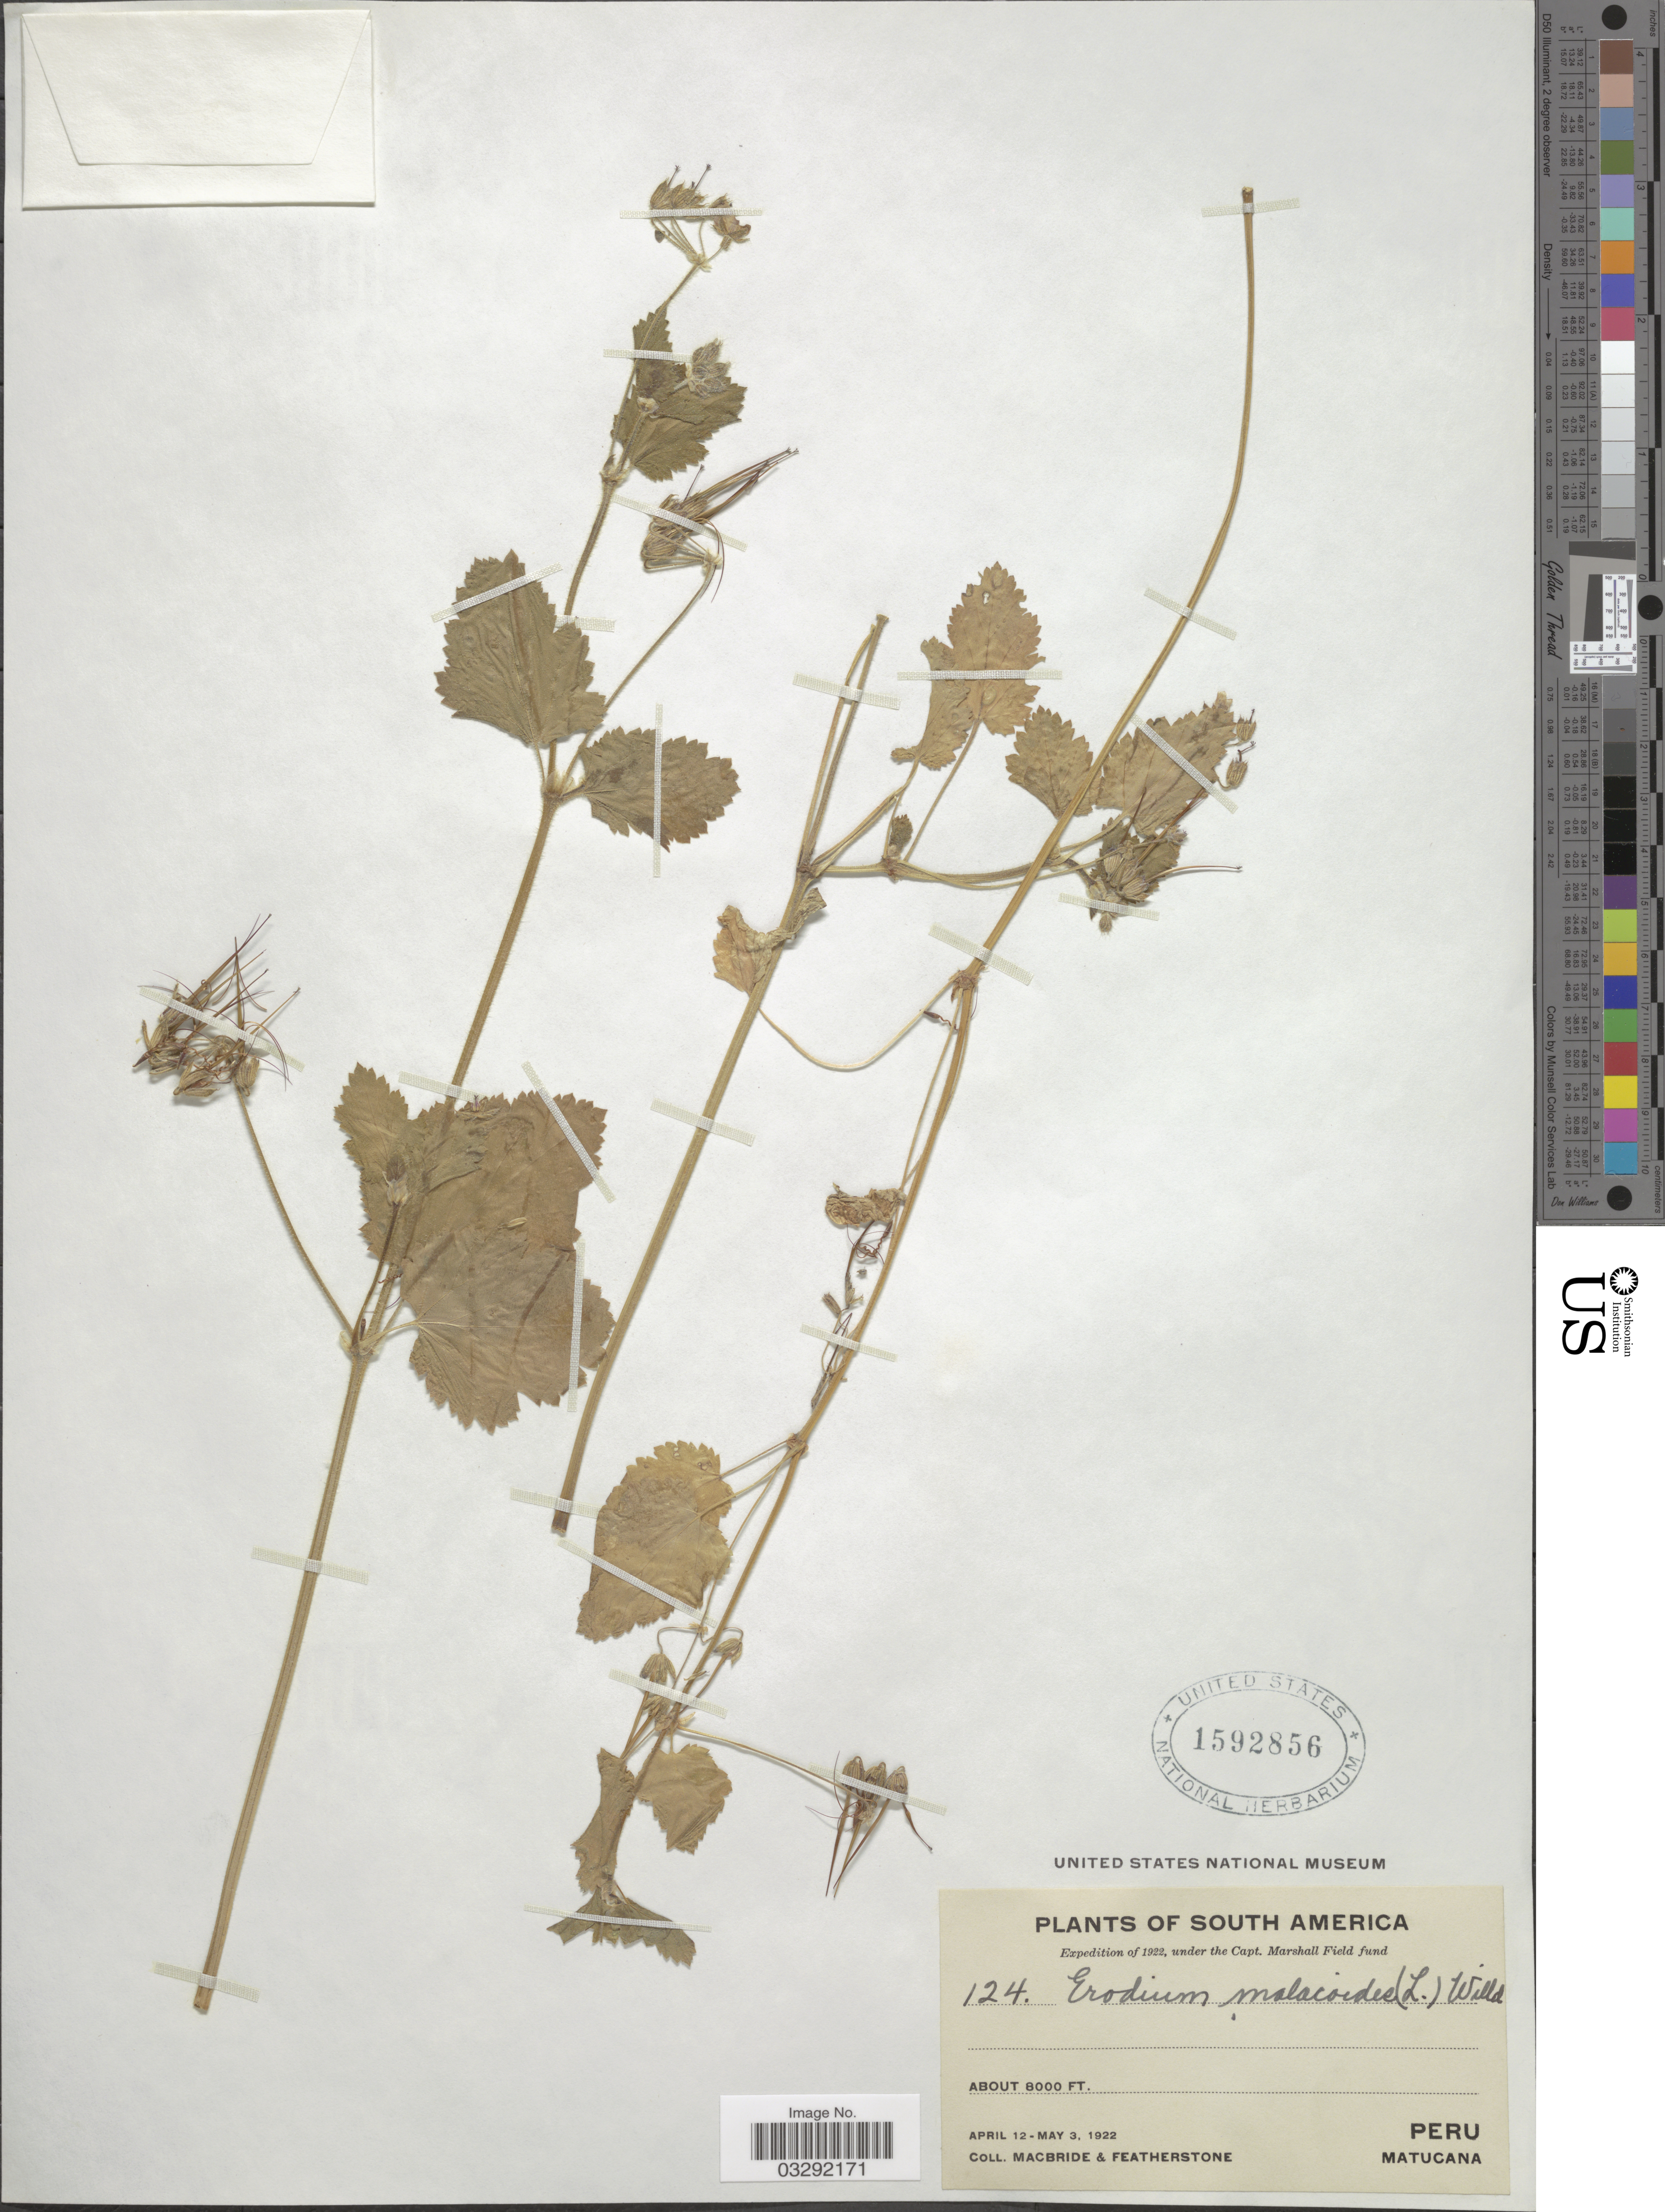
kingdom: Plantae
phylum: Tracheophyta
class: Magnoliopsida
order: Geraniales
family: Geraniaceae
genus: Erodium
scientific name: Erodium malacoides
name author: (L.) L'Hér.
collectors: Macbride, -- & -. Featherstone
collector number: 124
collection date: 1922-04-12/1922-05-03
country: Peru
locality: Matucana.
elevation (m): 2438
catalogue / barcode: US 1592856